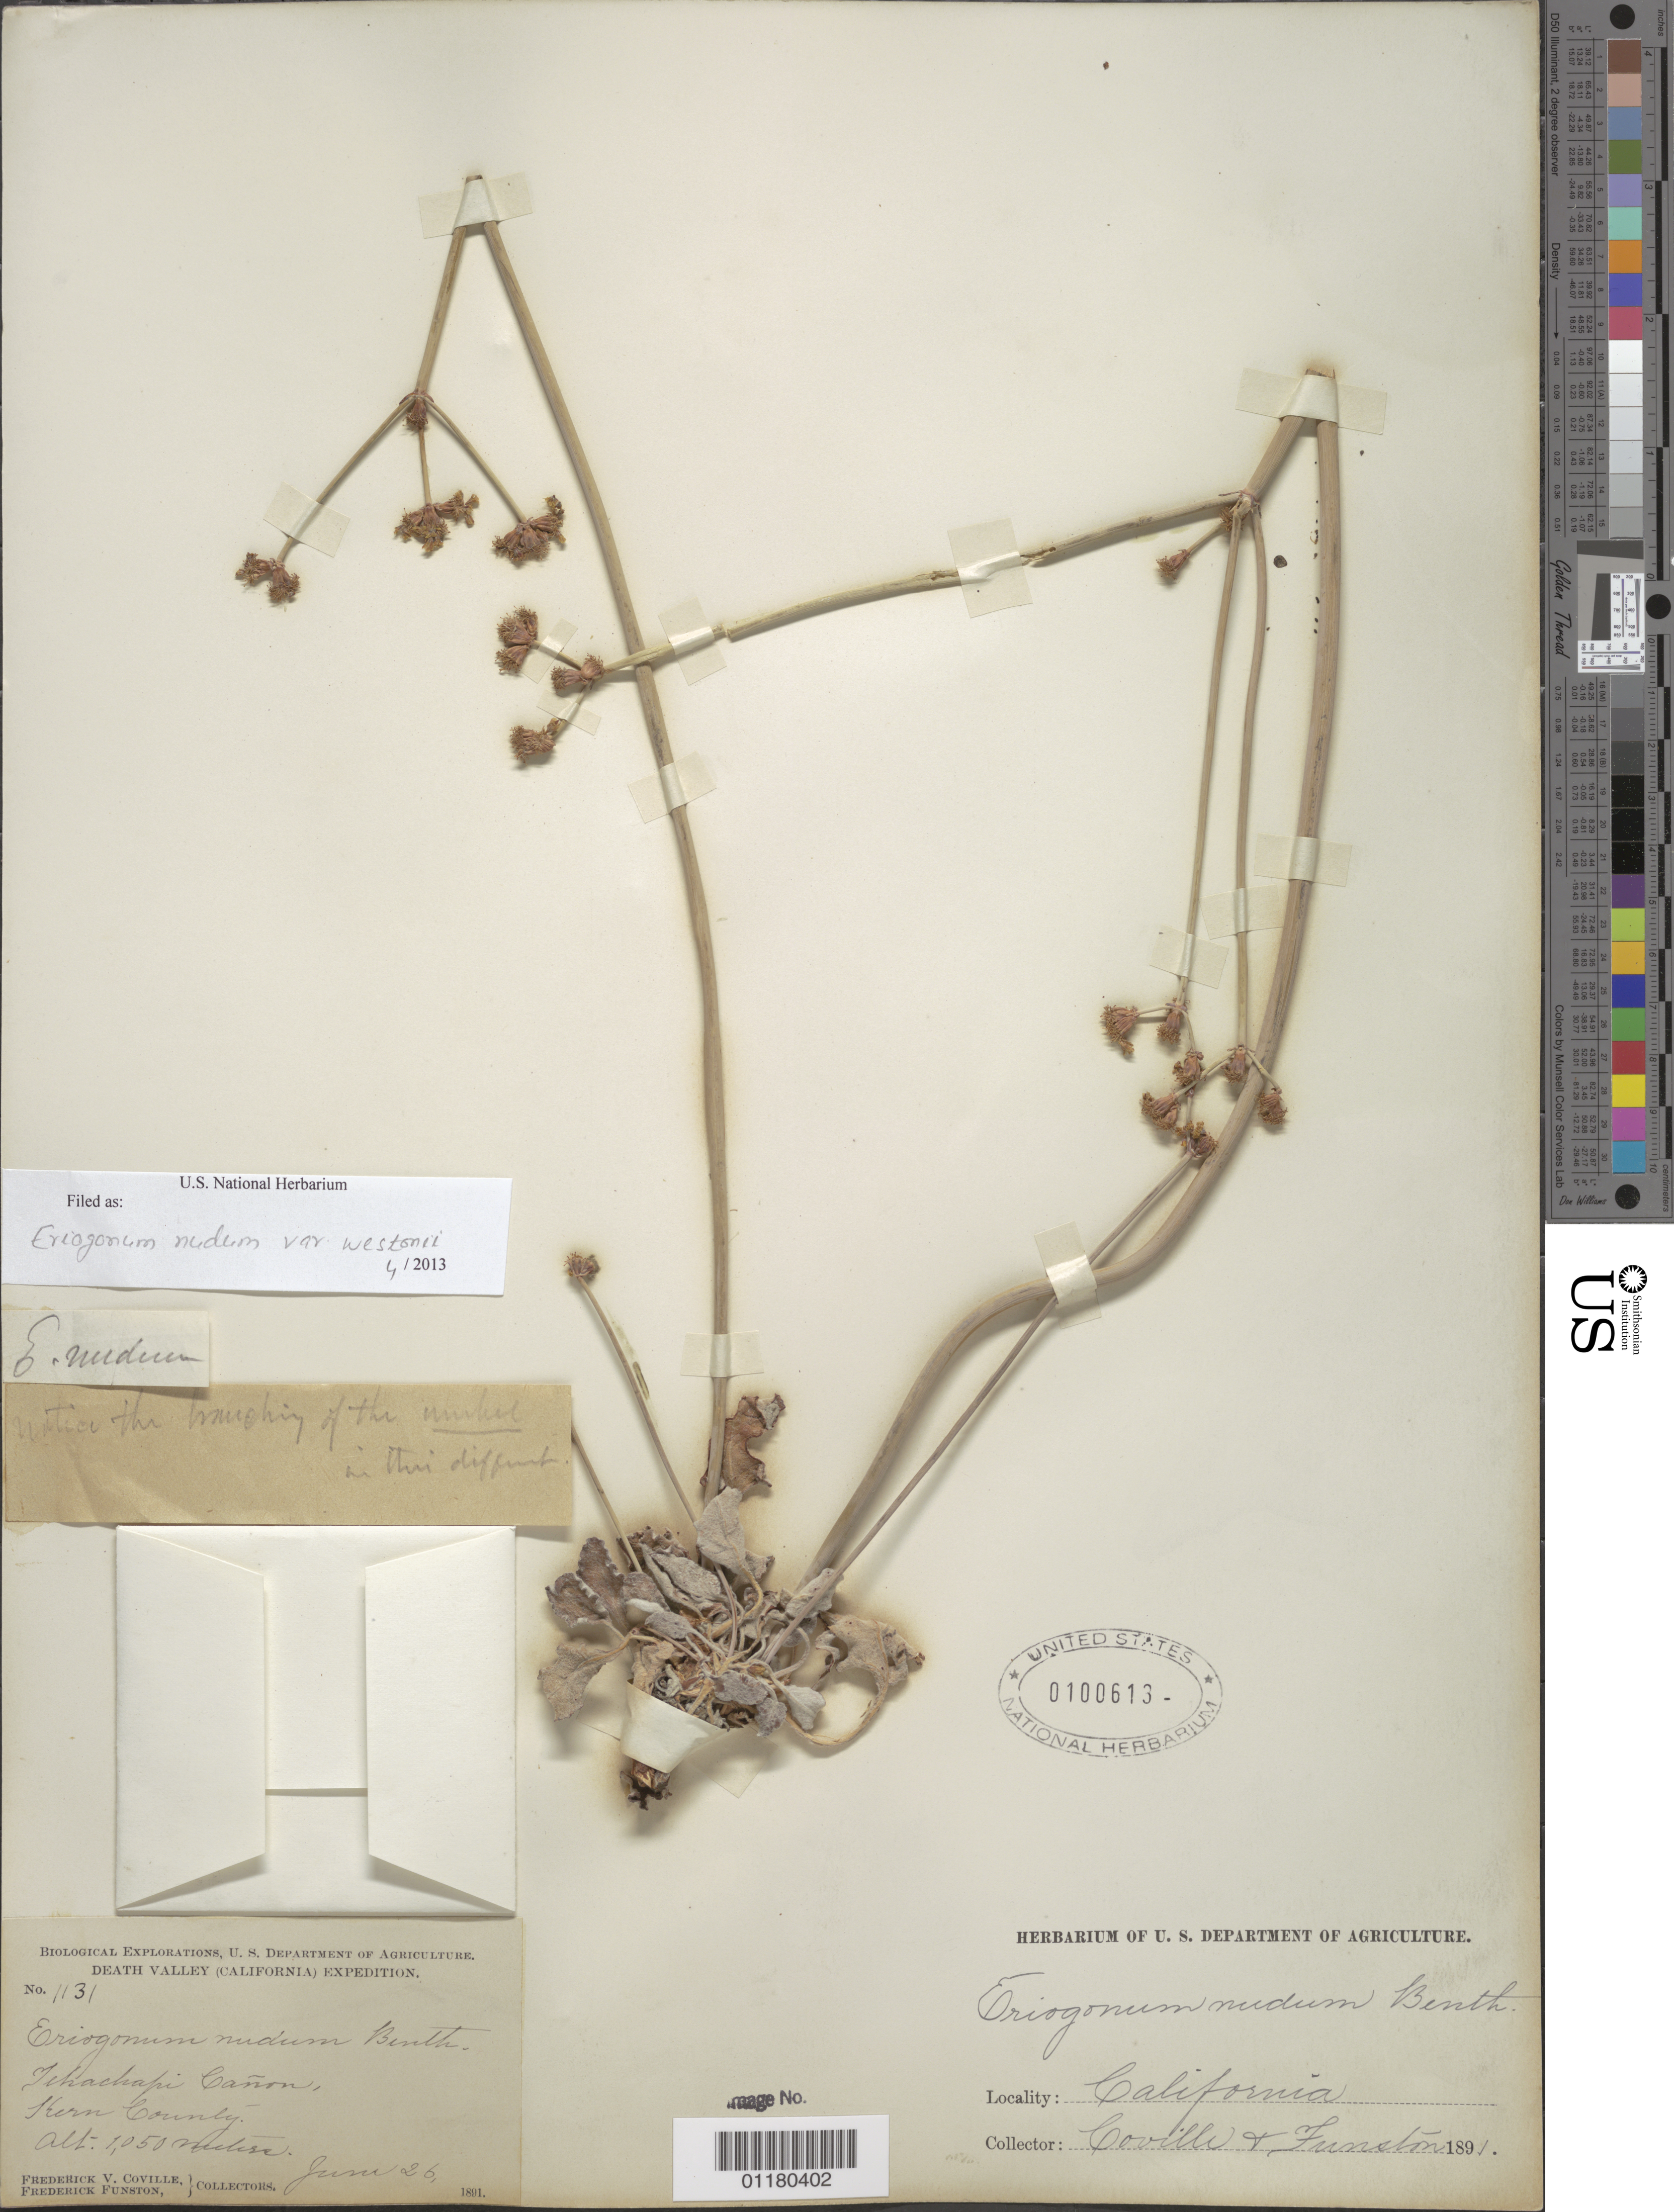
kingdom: Plantae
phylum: Tracheophyta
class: Magnoliopsida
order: Caryophyllales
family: Polygonaceae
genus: Eriogonum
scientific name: Eriogonum nudum var. westonii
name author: (S. Stokes) J.T. Howell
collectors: F. V. Coville & F. Funston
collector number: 1131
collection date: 1891-06-26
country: United States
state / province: California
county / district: Kern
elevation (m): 1050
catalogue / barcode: US 100613